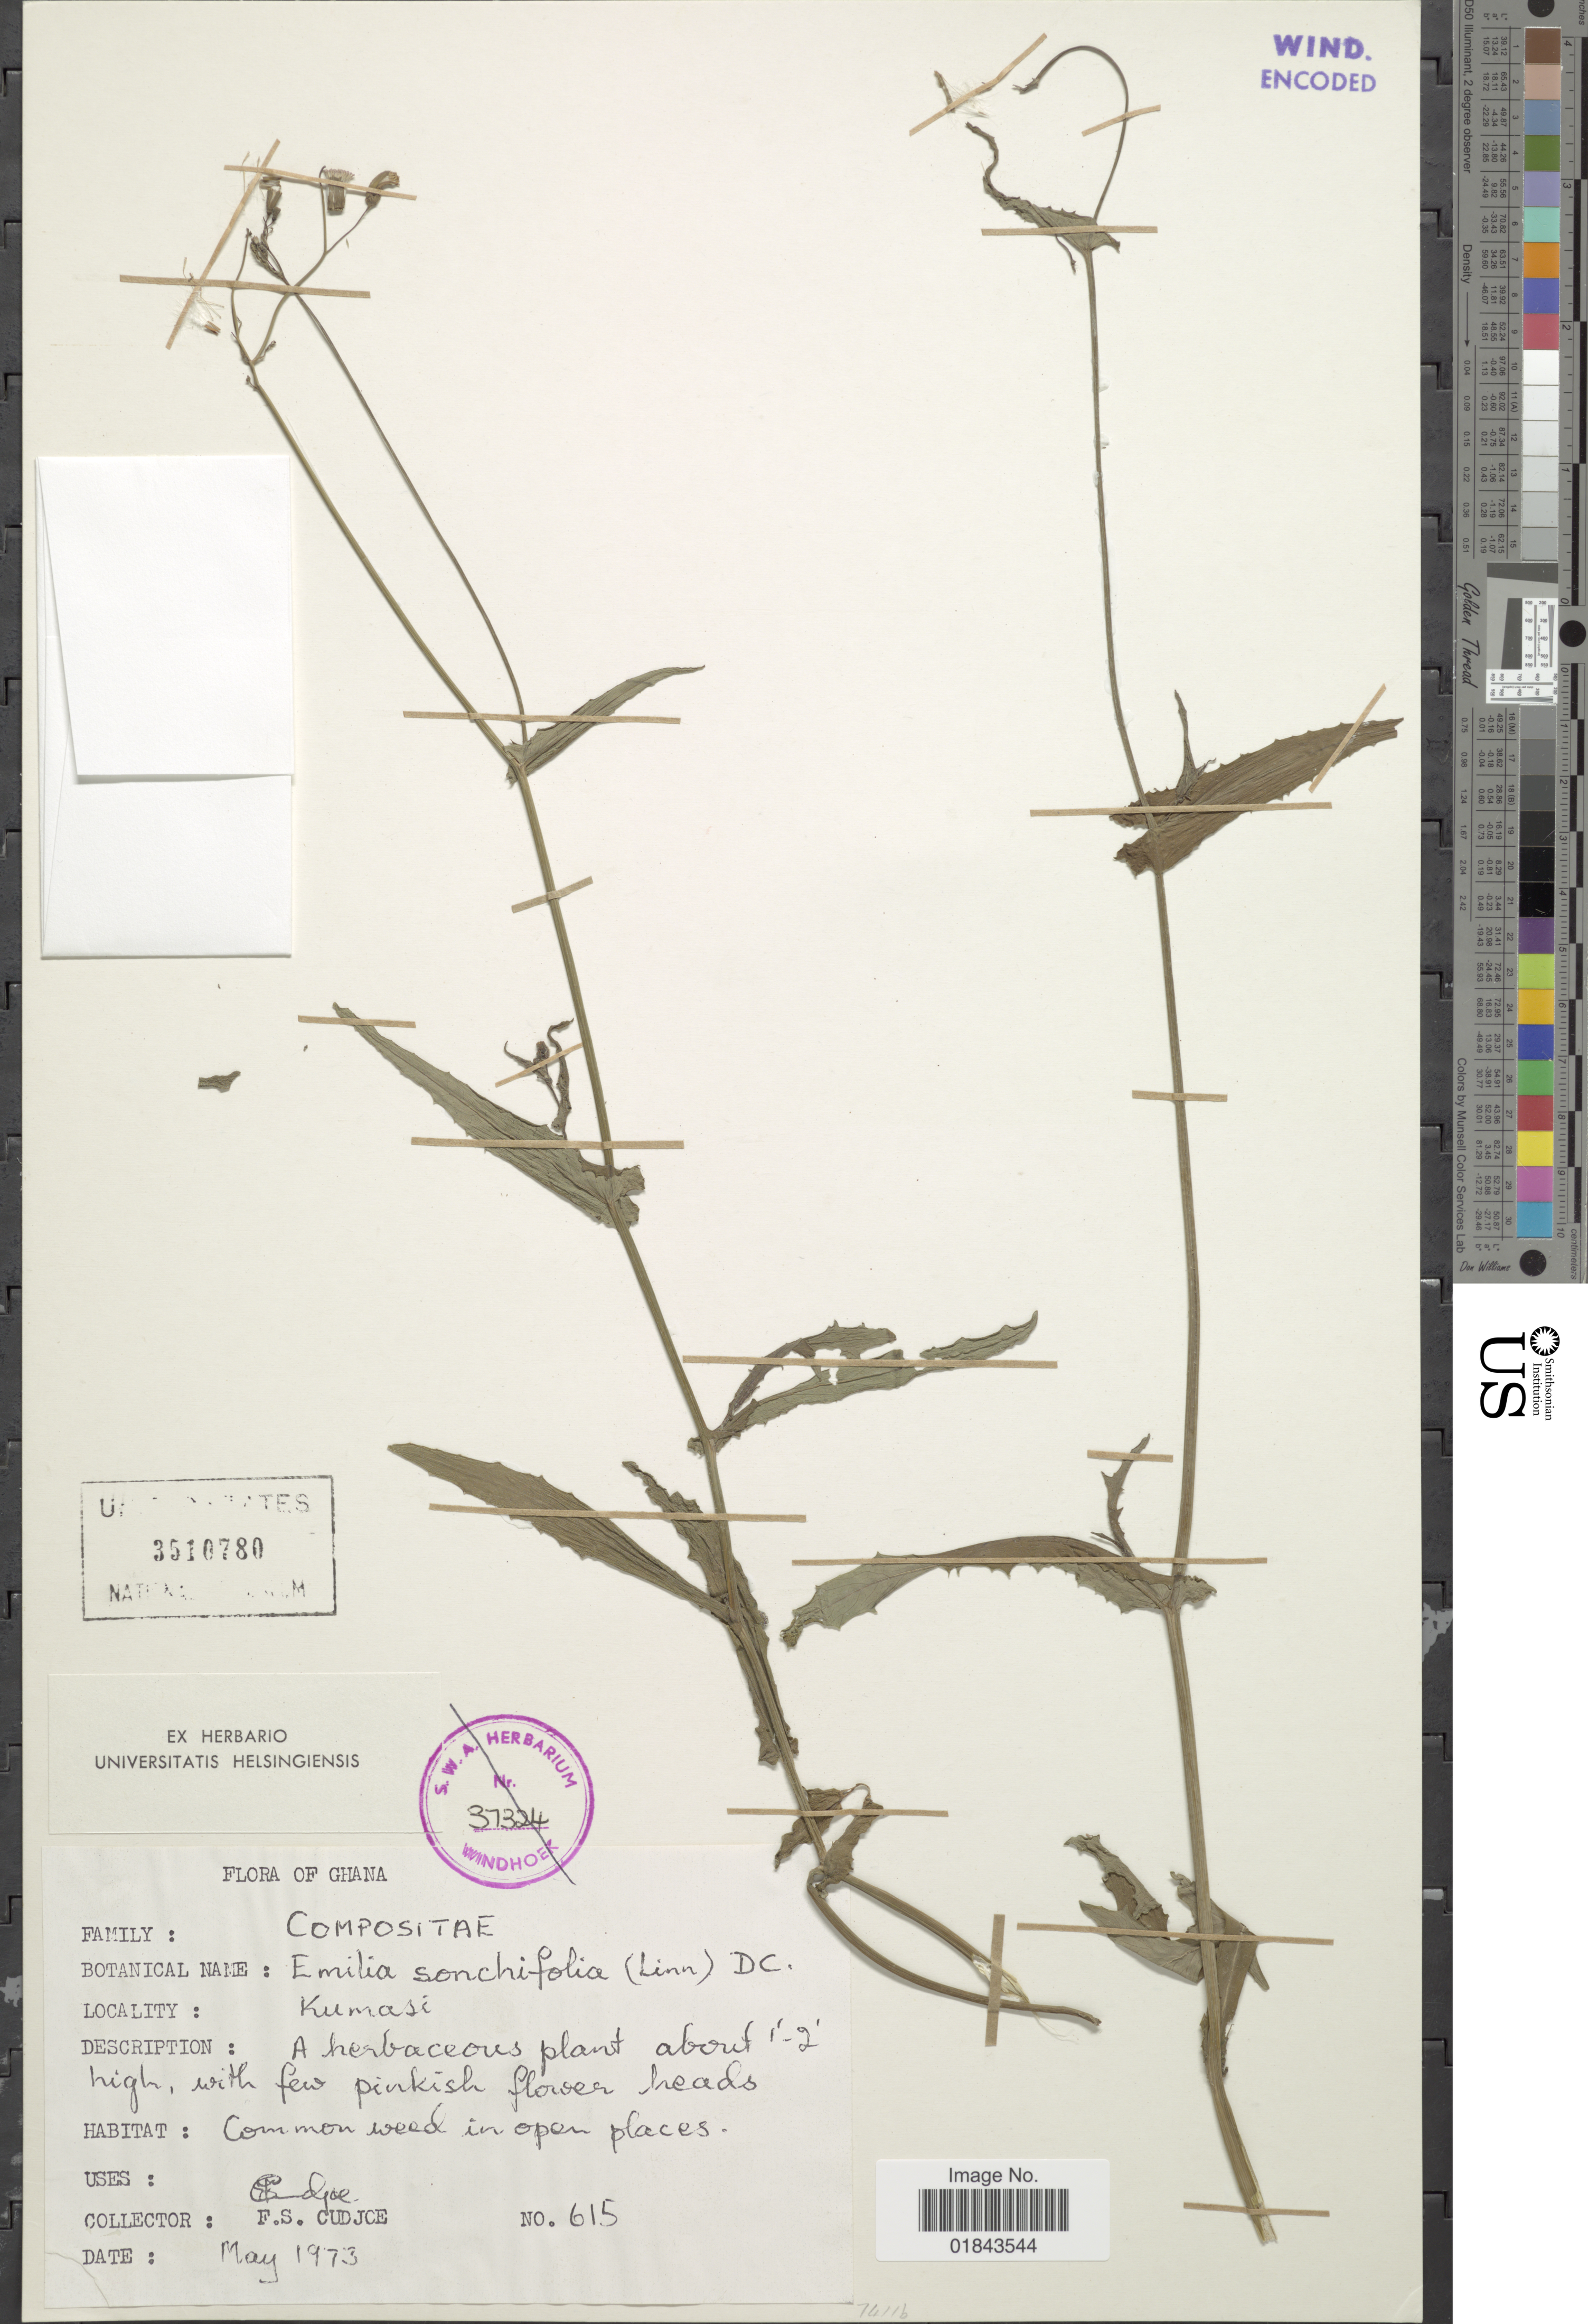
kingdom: Plantae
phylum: Tracheophyta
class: Magnoliopsida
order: Asterales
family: Asteraceae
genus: Emilia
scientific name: Emilia sonchifolia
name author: (L.) DC.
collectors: F. Cudjoe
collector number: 615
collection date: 1973-05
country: Ghana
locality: Kumasi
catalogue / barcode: US 3510780